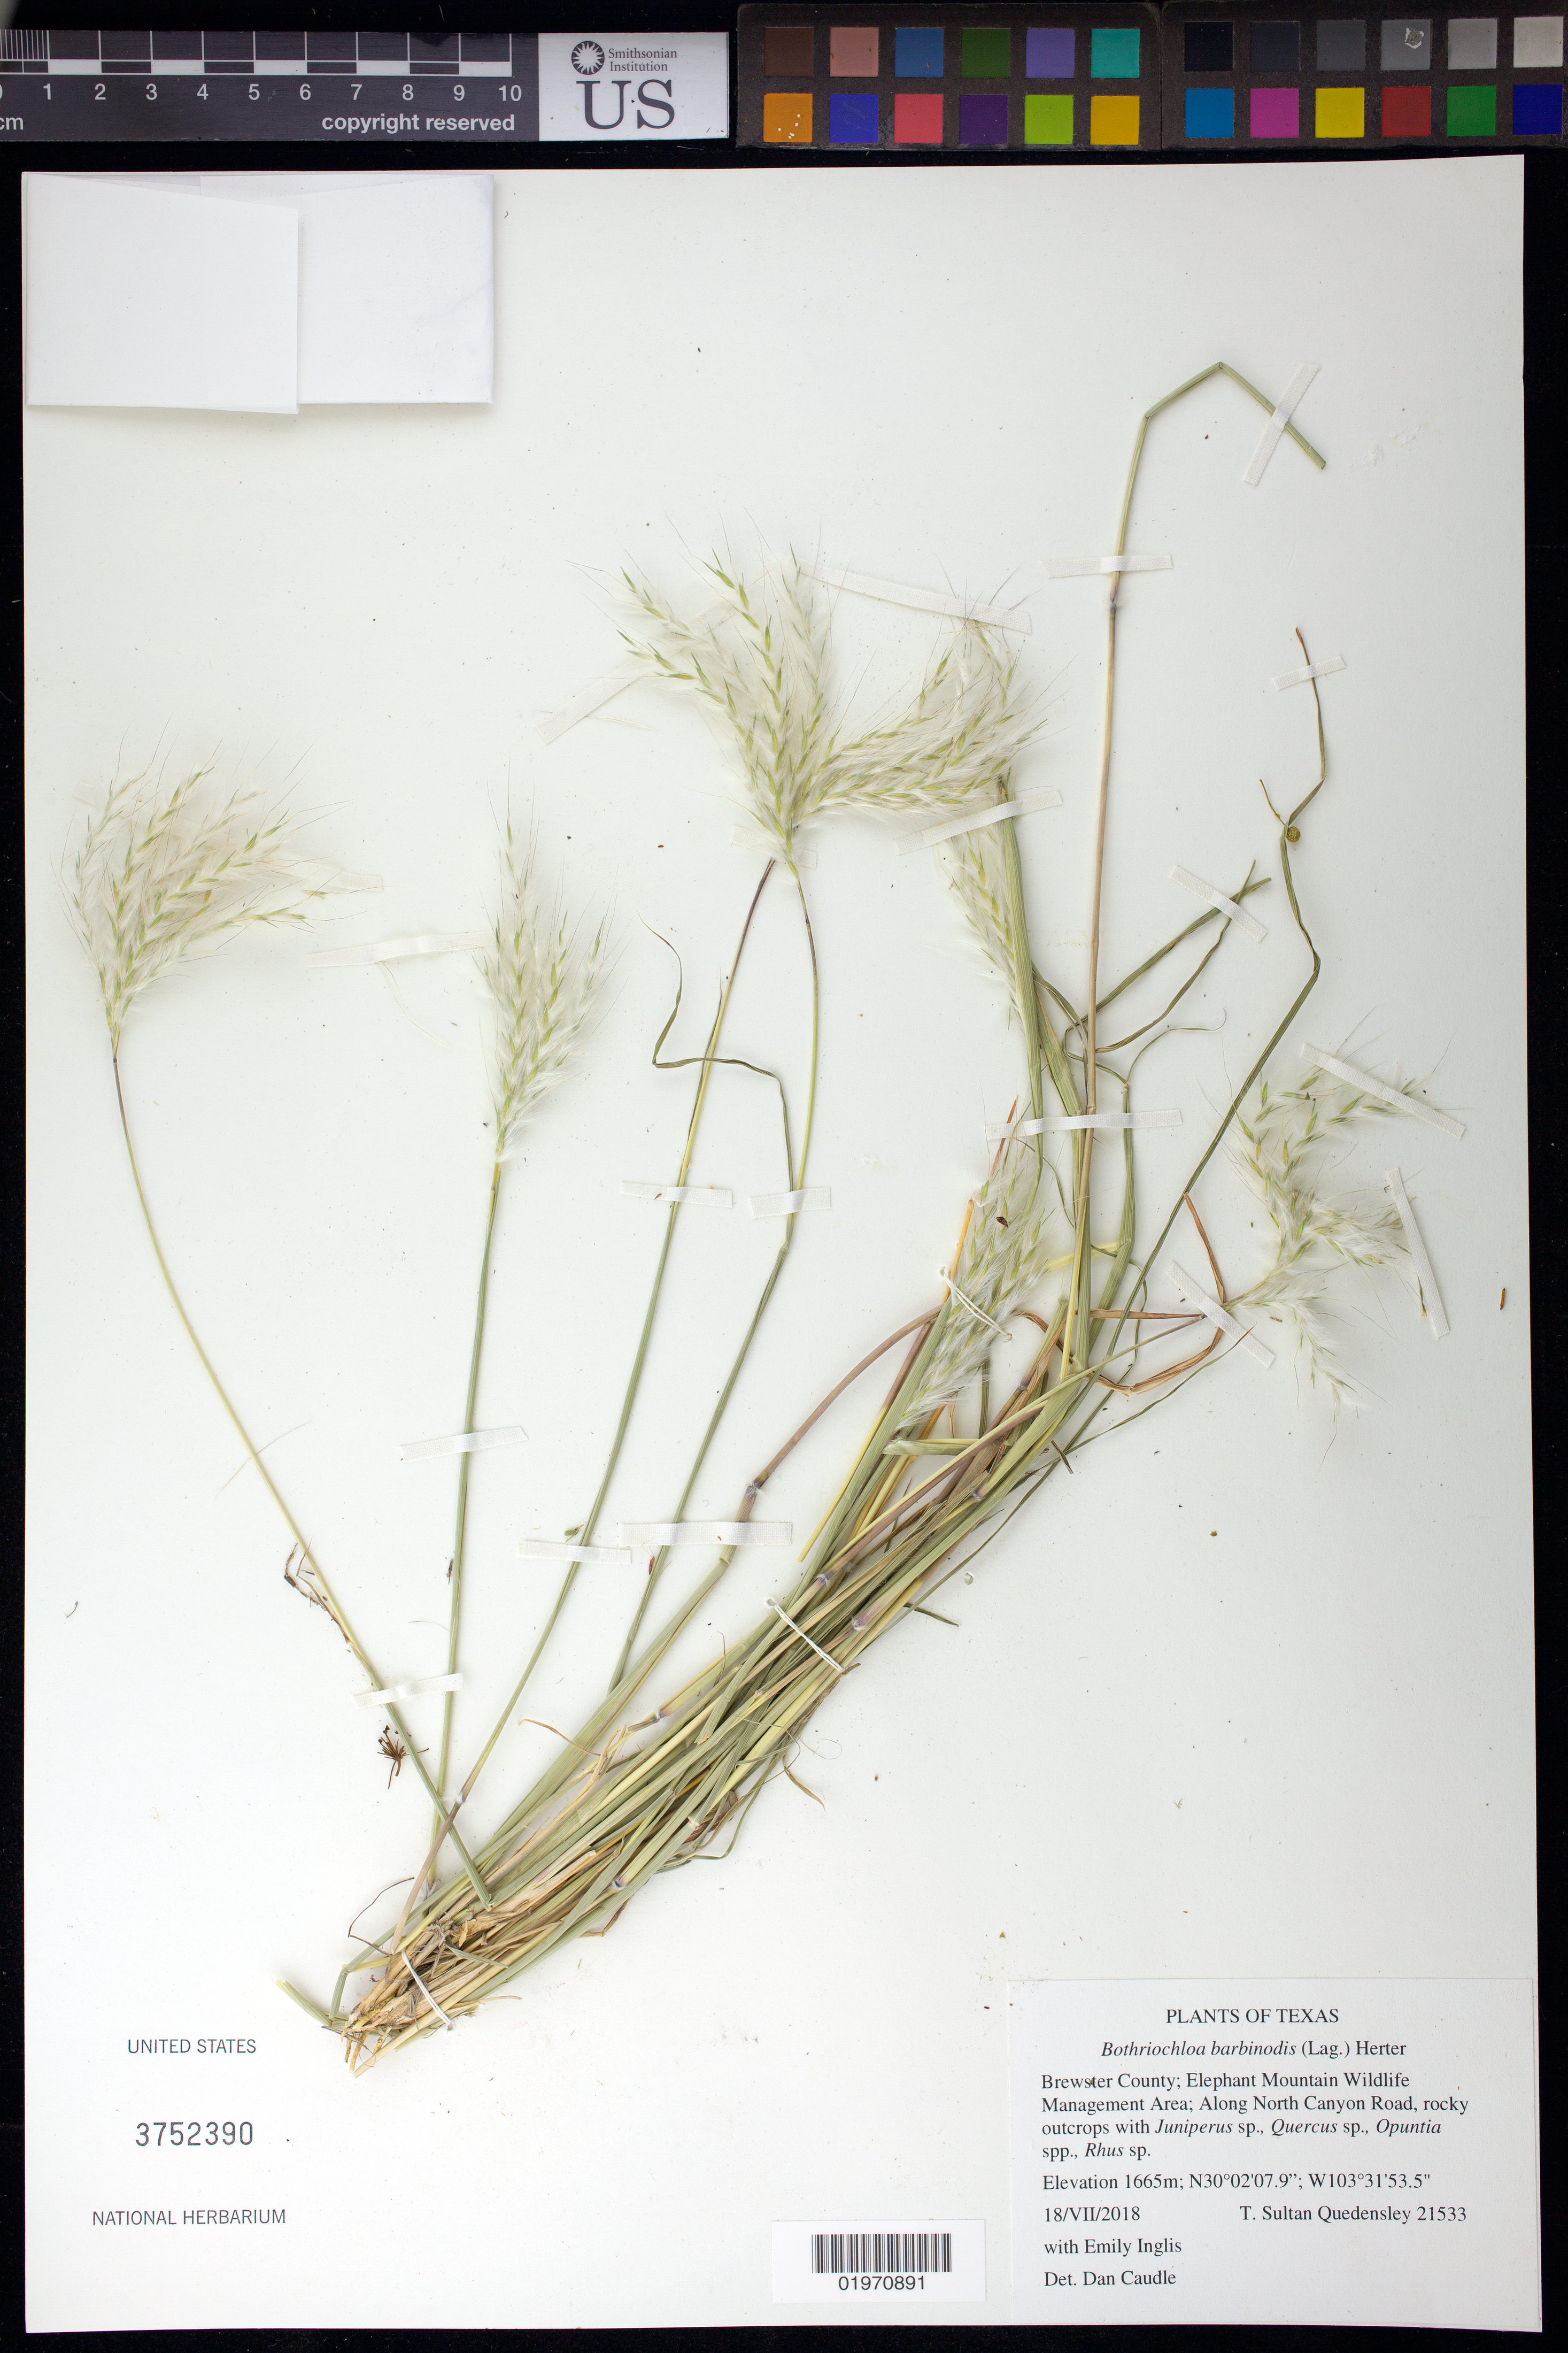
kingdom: Plantae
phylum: Tracheophyta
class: Liliopsida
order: Poales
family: Poaceae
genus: Bothriochloa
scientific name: Bothriochloa barbinodis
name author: (Lag.) Herter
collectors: T. S. Quedensley & E. Inglis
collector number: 21533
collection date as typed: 18 Jul 2018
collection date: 2018-07-18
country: United States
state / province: Texas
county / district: Brewster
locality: Elephant Mountain Wildlife Management Area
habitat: Along North Canyon Road, rocky outcrops with Juniperus sp., Quercus sp., Opuntia spp., Rhus sp.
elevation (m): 1665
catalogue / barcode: US 3752390